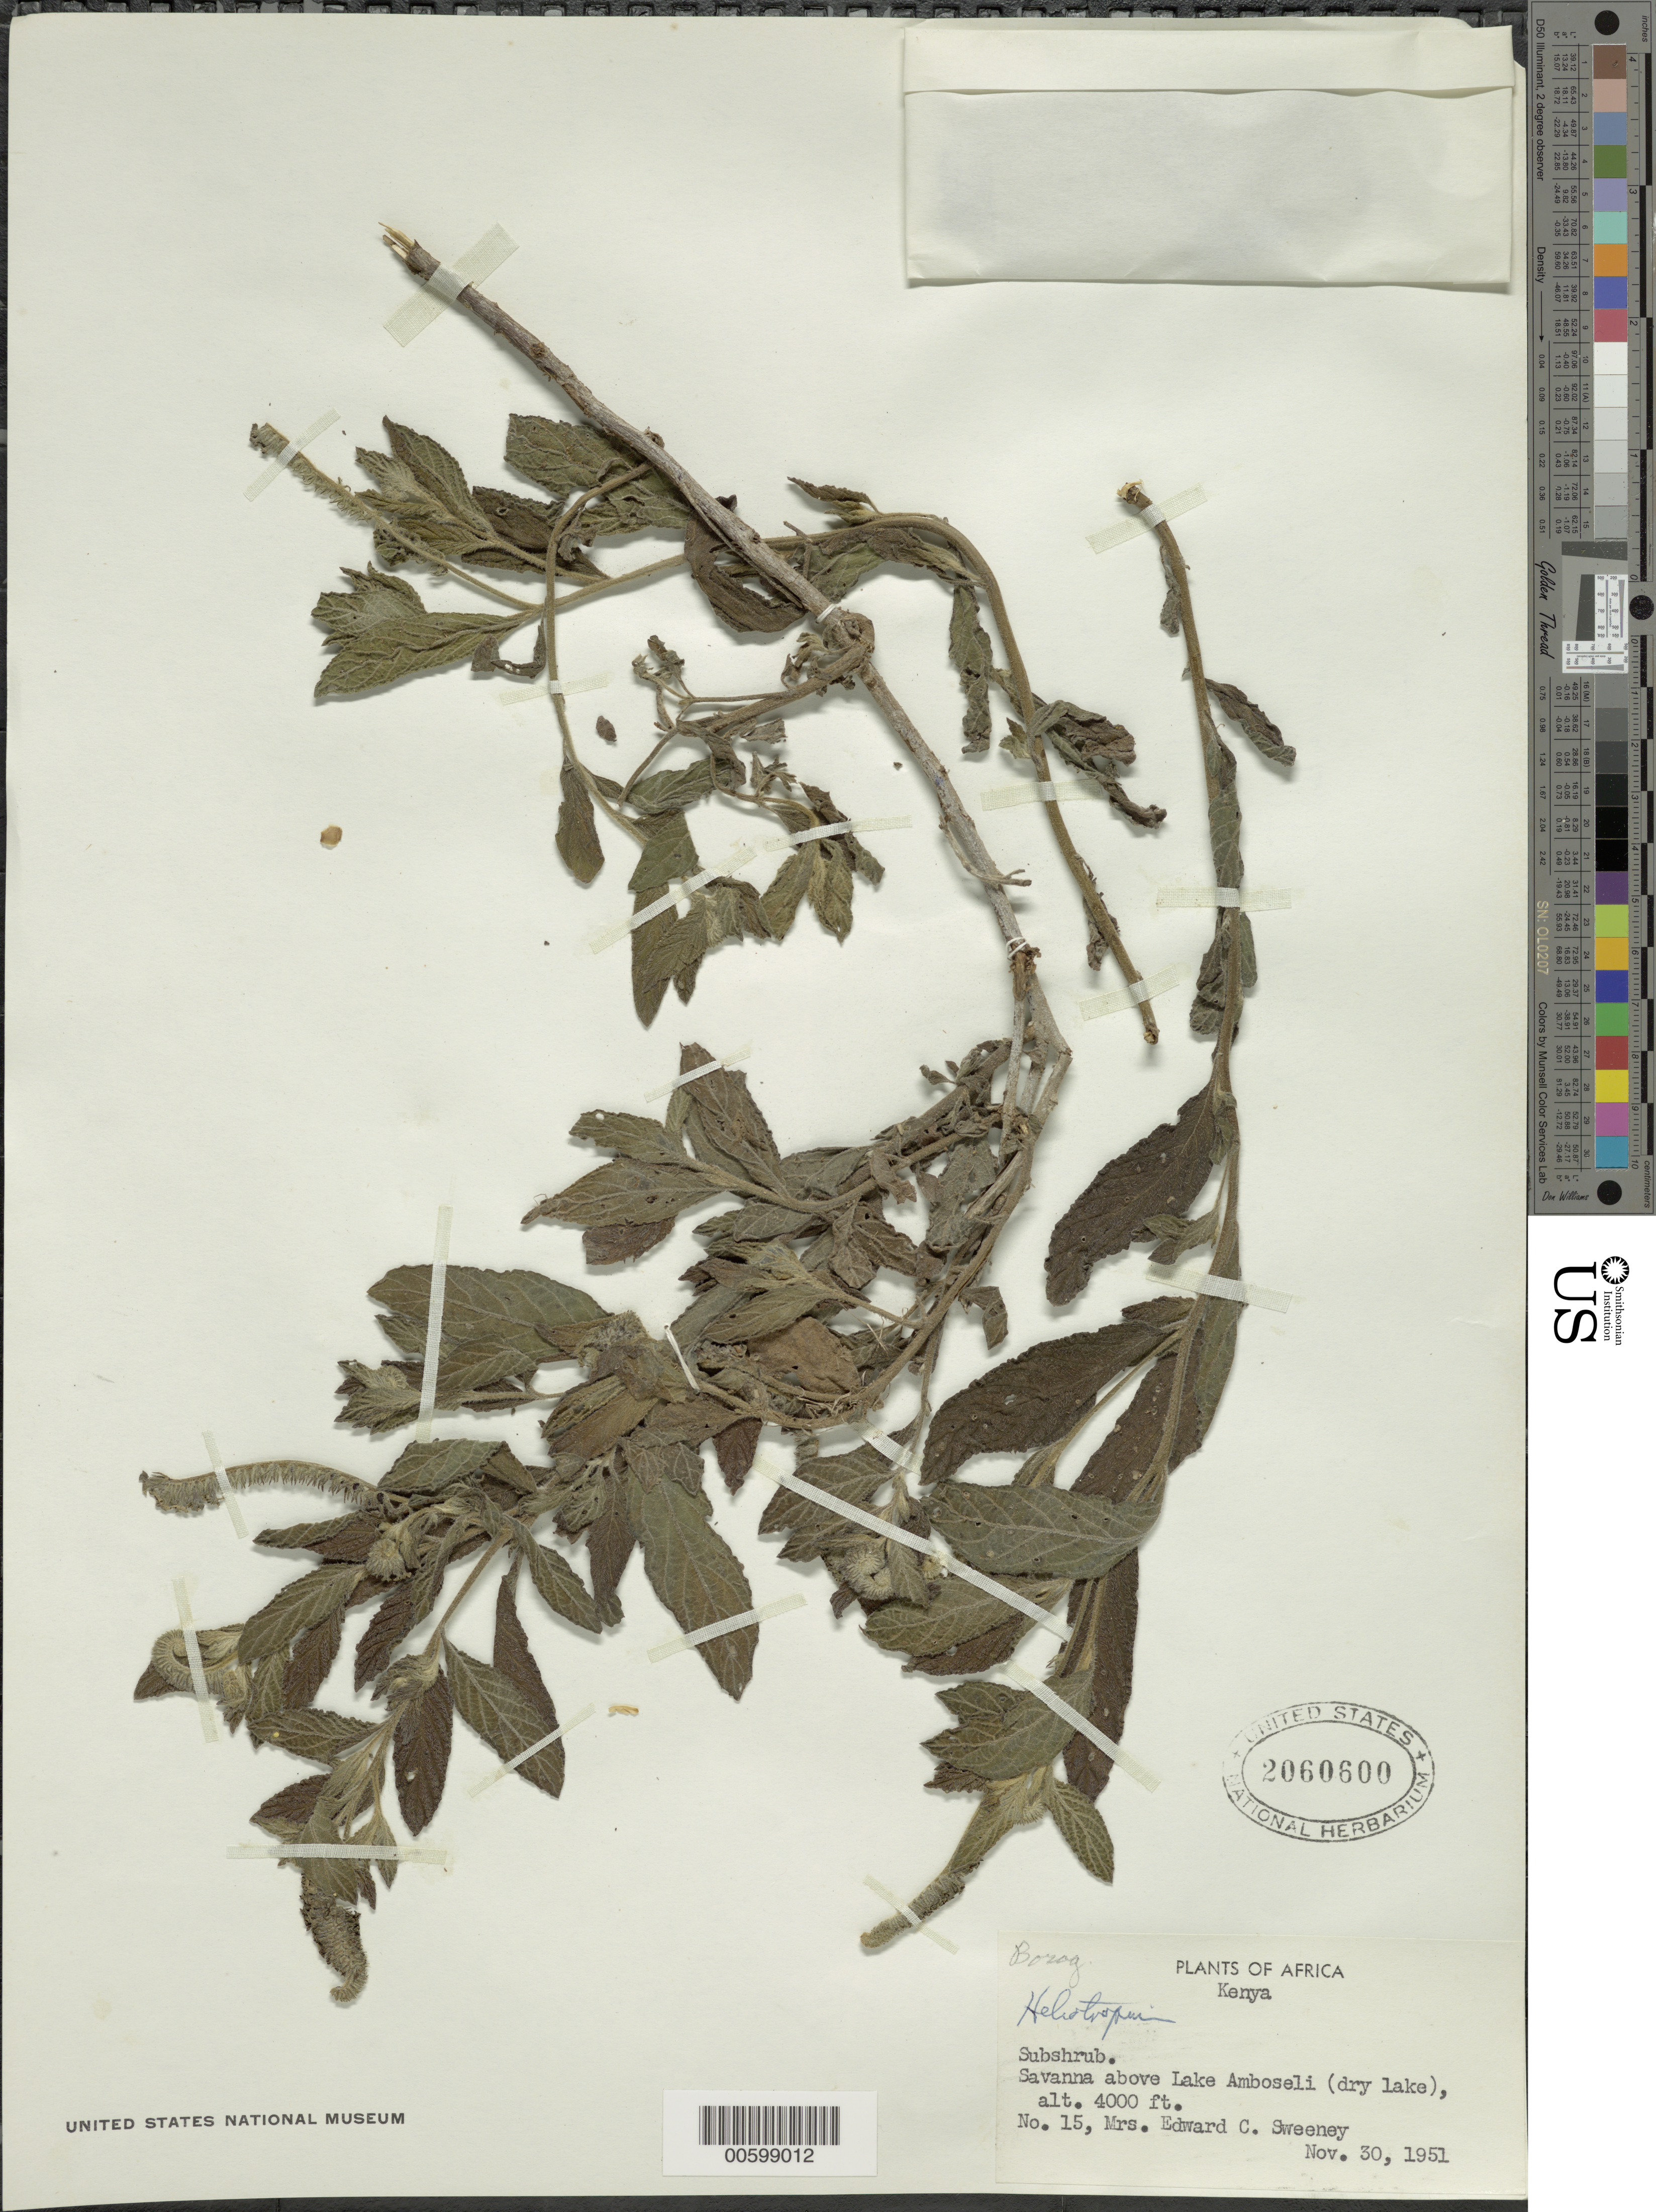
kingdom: Plantae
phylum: Tracheophyta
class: Magnoliopsida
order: Boraginales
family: Heliotropiaceae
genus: Heliotropium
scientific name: Heliotropium sp.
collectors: E. Sweeney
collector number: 15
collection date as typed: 30 Nov 1951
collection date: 1951-11-30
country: Kenya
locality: Above Lake Amboseli ( Dry lake)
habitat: Savanna, subshrub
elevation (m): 1219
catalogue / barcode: US 2060600